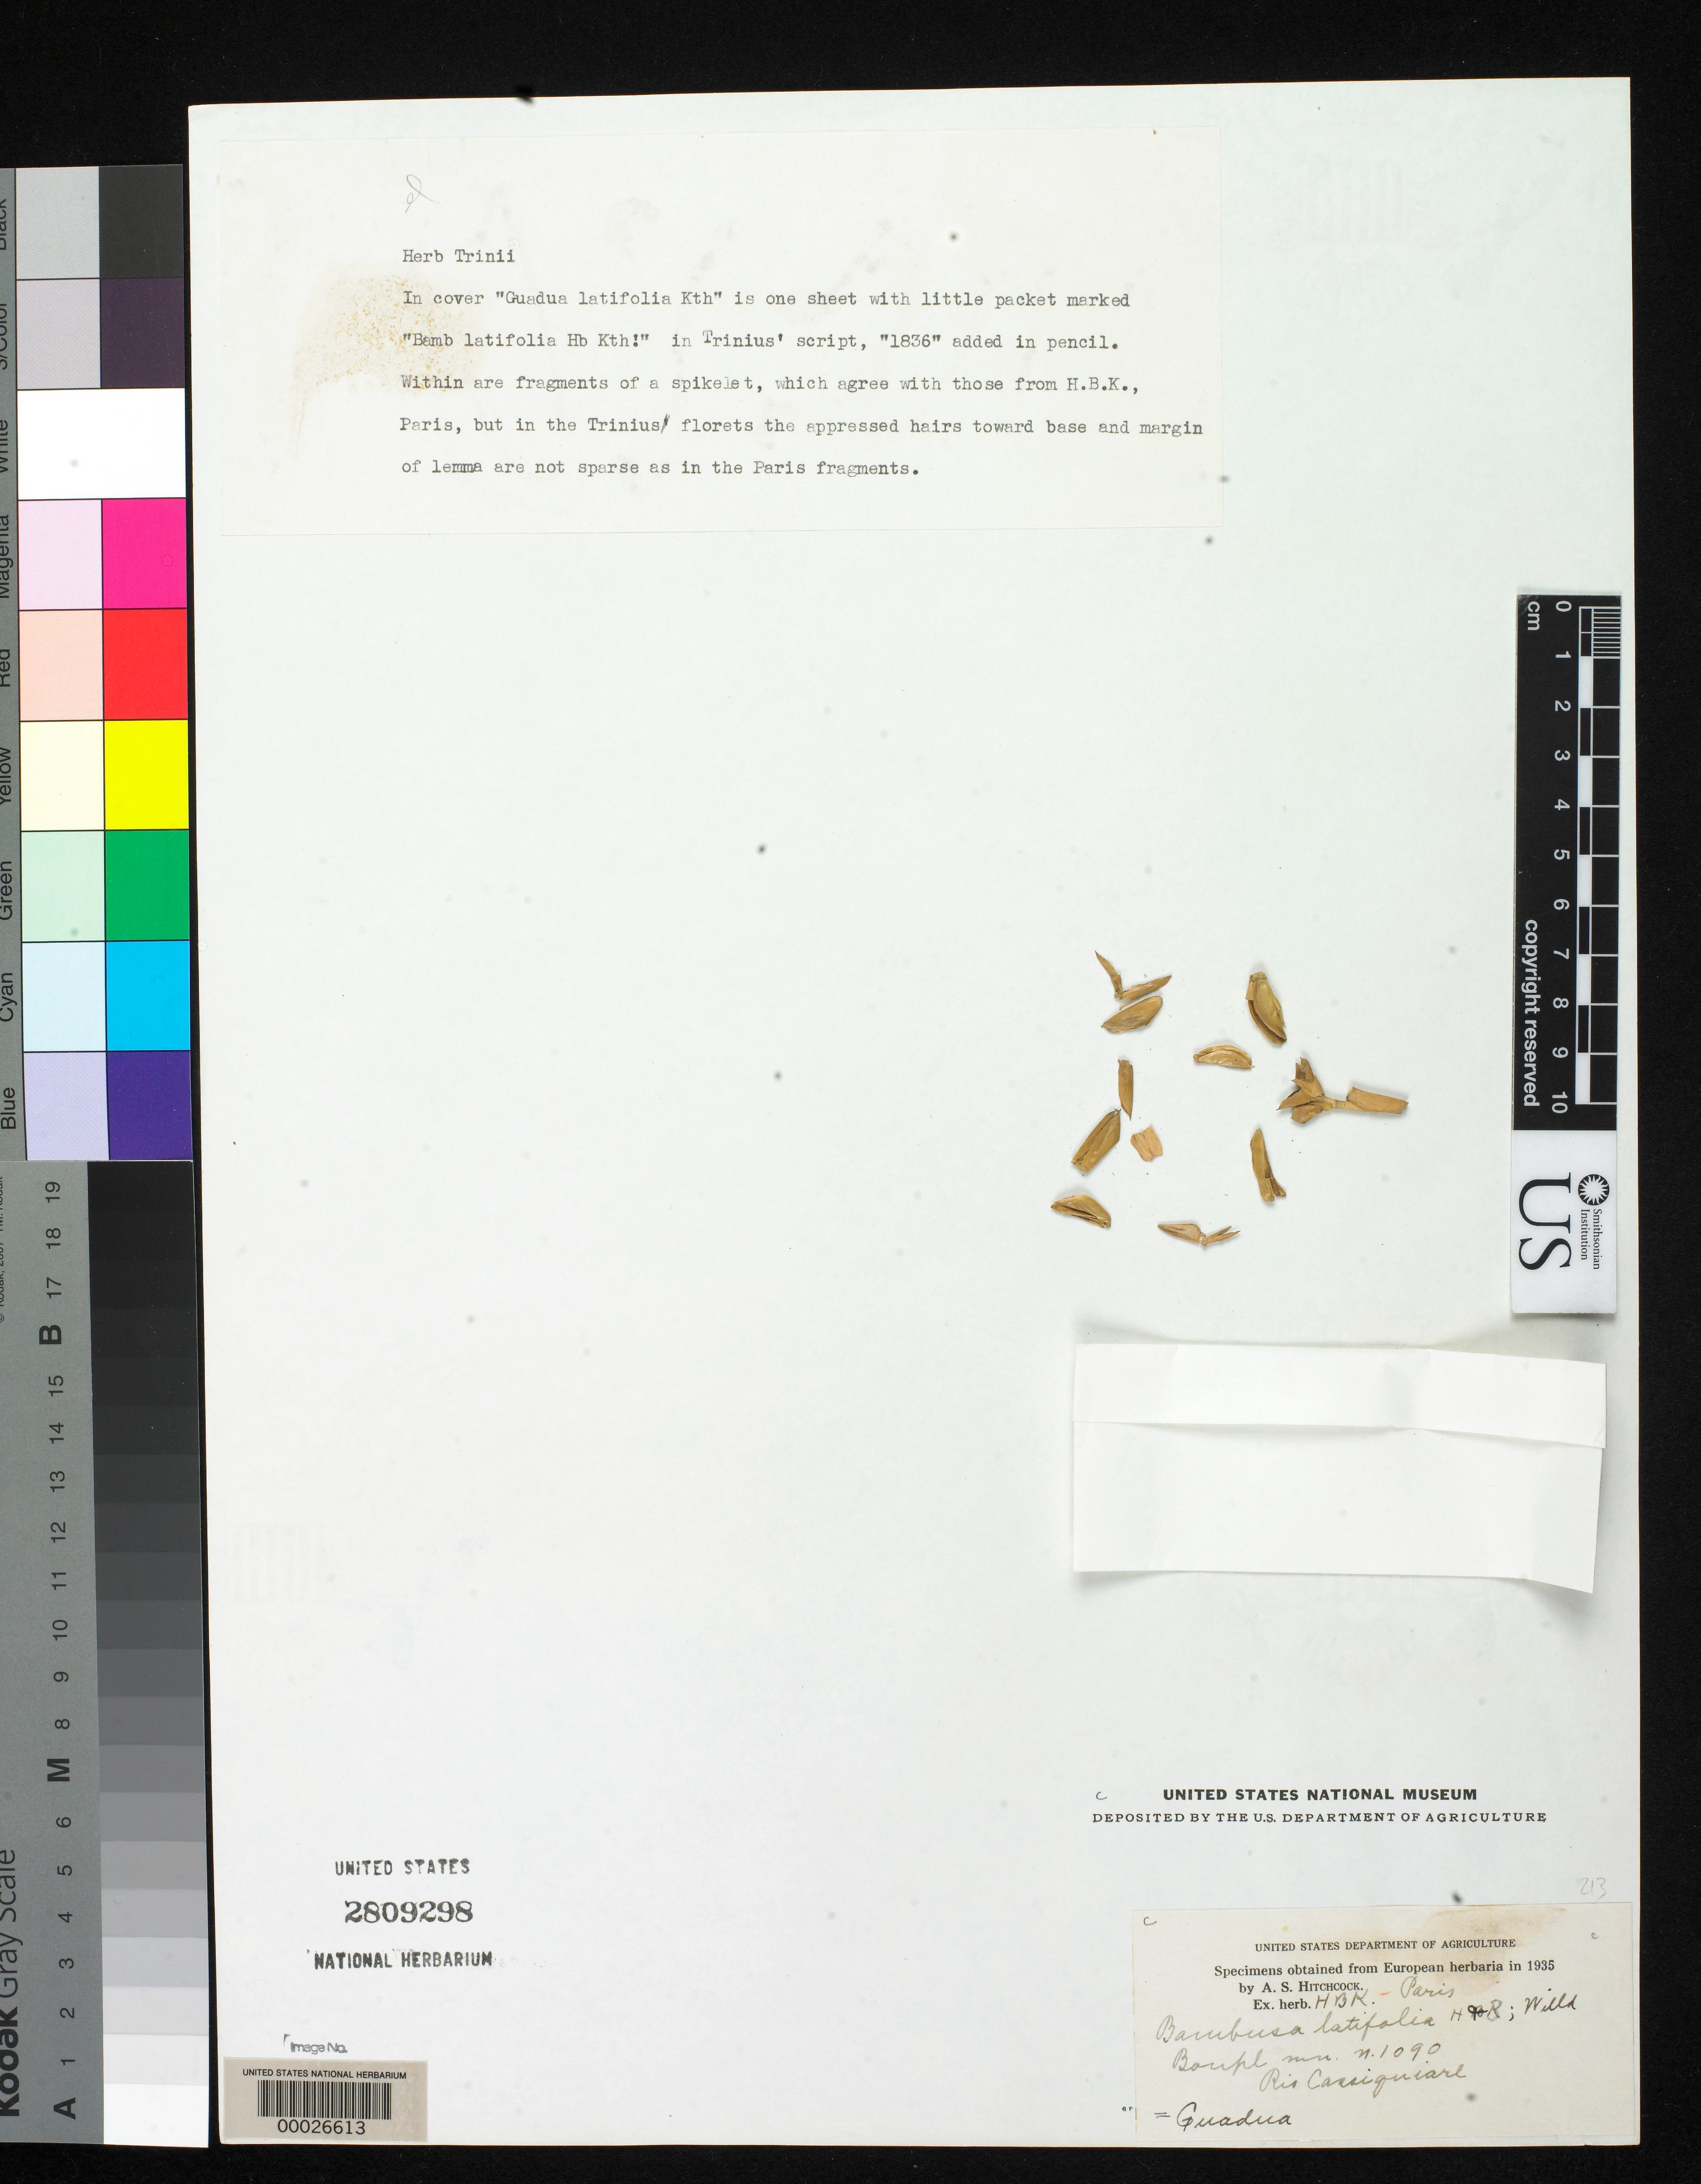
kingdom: Plantae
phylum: Tracheophyta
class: Liliopsida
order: Poales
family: Poaceae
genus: Bambusa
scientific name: Bambusa latifolia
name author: Bonpl.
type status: Isotype Fragment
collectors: A. J. A. Bonpland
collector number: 1090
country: Venezuela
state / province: Amazonas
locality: Rio Cassiquiare.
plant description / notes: Herb Trinii; In cover "Guadua latifolia Kth" is one sheet with little packet marked "Bamb latifolia Hb Kth!" in Trinius's script, "1836" added in pencil. Within are fragments of a spikelet, which agree with those from H.B.K., Paris, but in the Trinius florets the appressed hairs toward base and margin of lemma are not sparse as in Paris fragments.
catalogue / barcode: US 2809298